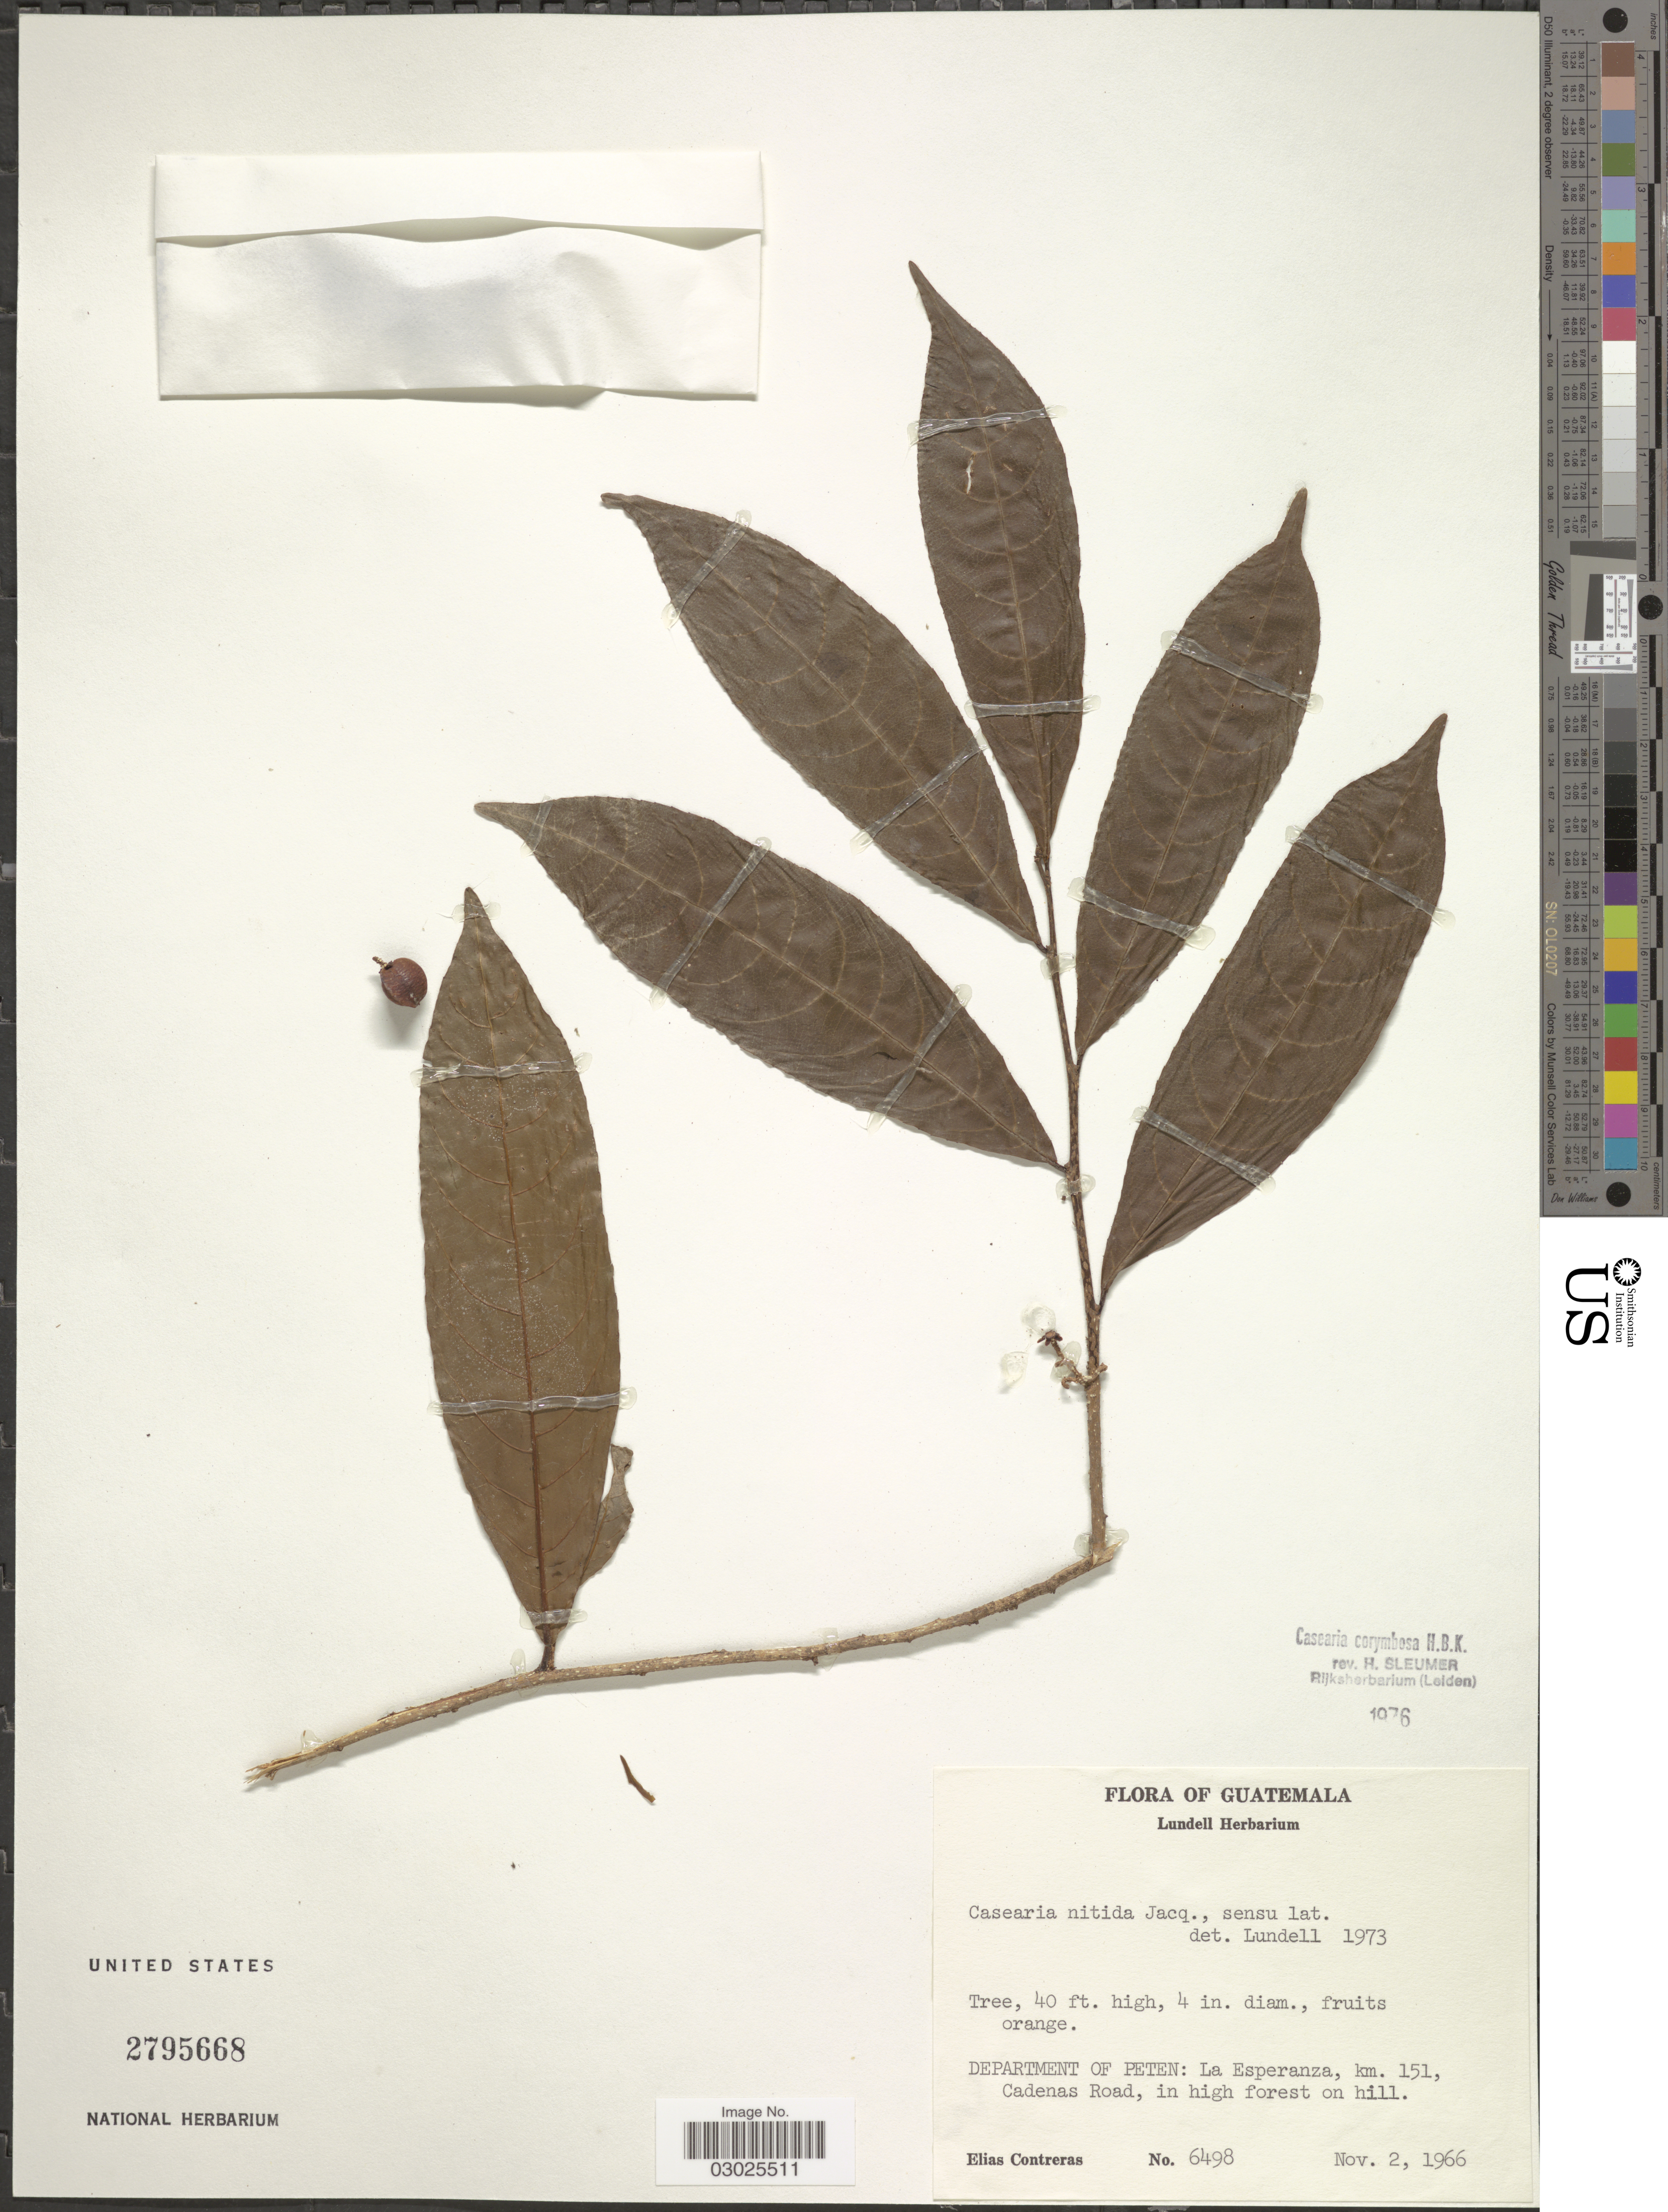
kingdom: Plantae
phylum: Tracheophyta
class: Magnoliopsida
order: Malpighiales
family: Salicaceae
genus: Casearia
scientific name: Casearia corymbosa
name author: Kunth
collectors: E. Contreras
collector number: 6498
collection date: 1966-11-02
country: Guatemala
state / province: El Petén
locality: Department of Peten: La Esperanza, km. 151, Cadenas Road, in high forest on hill.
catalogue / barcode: US 2795668